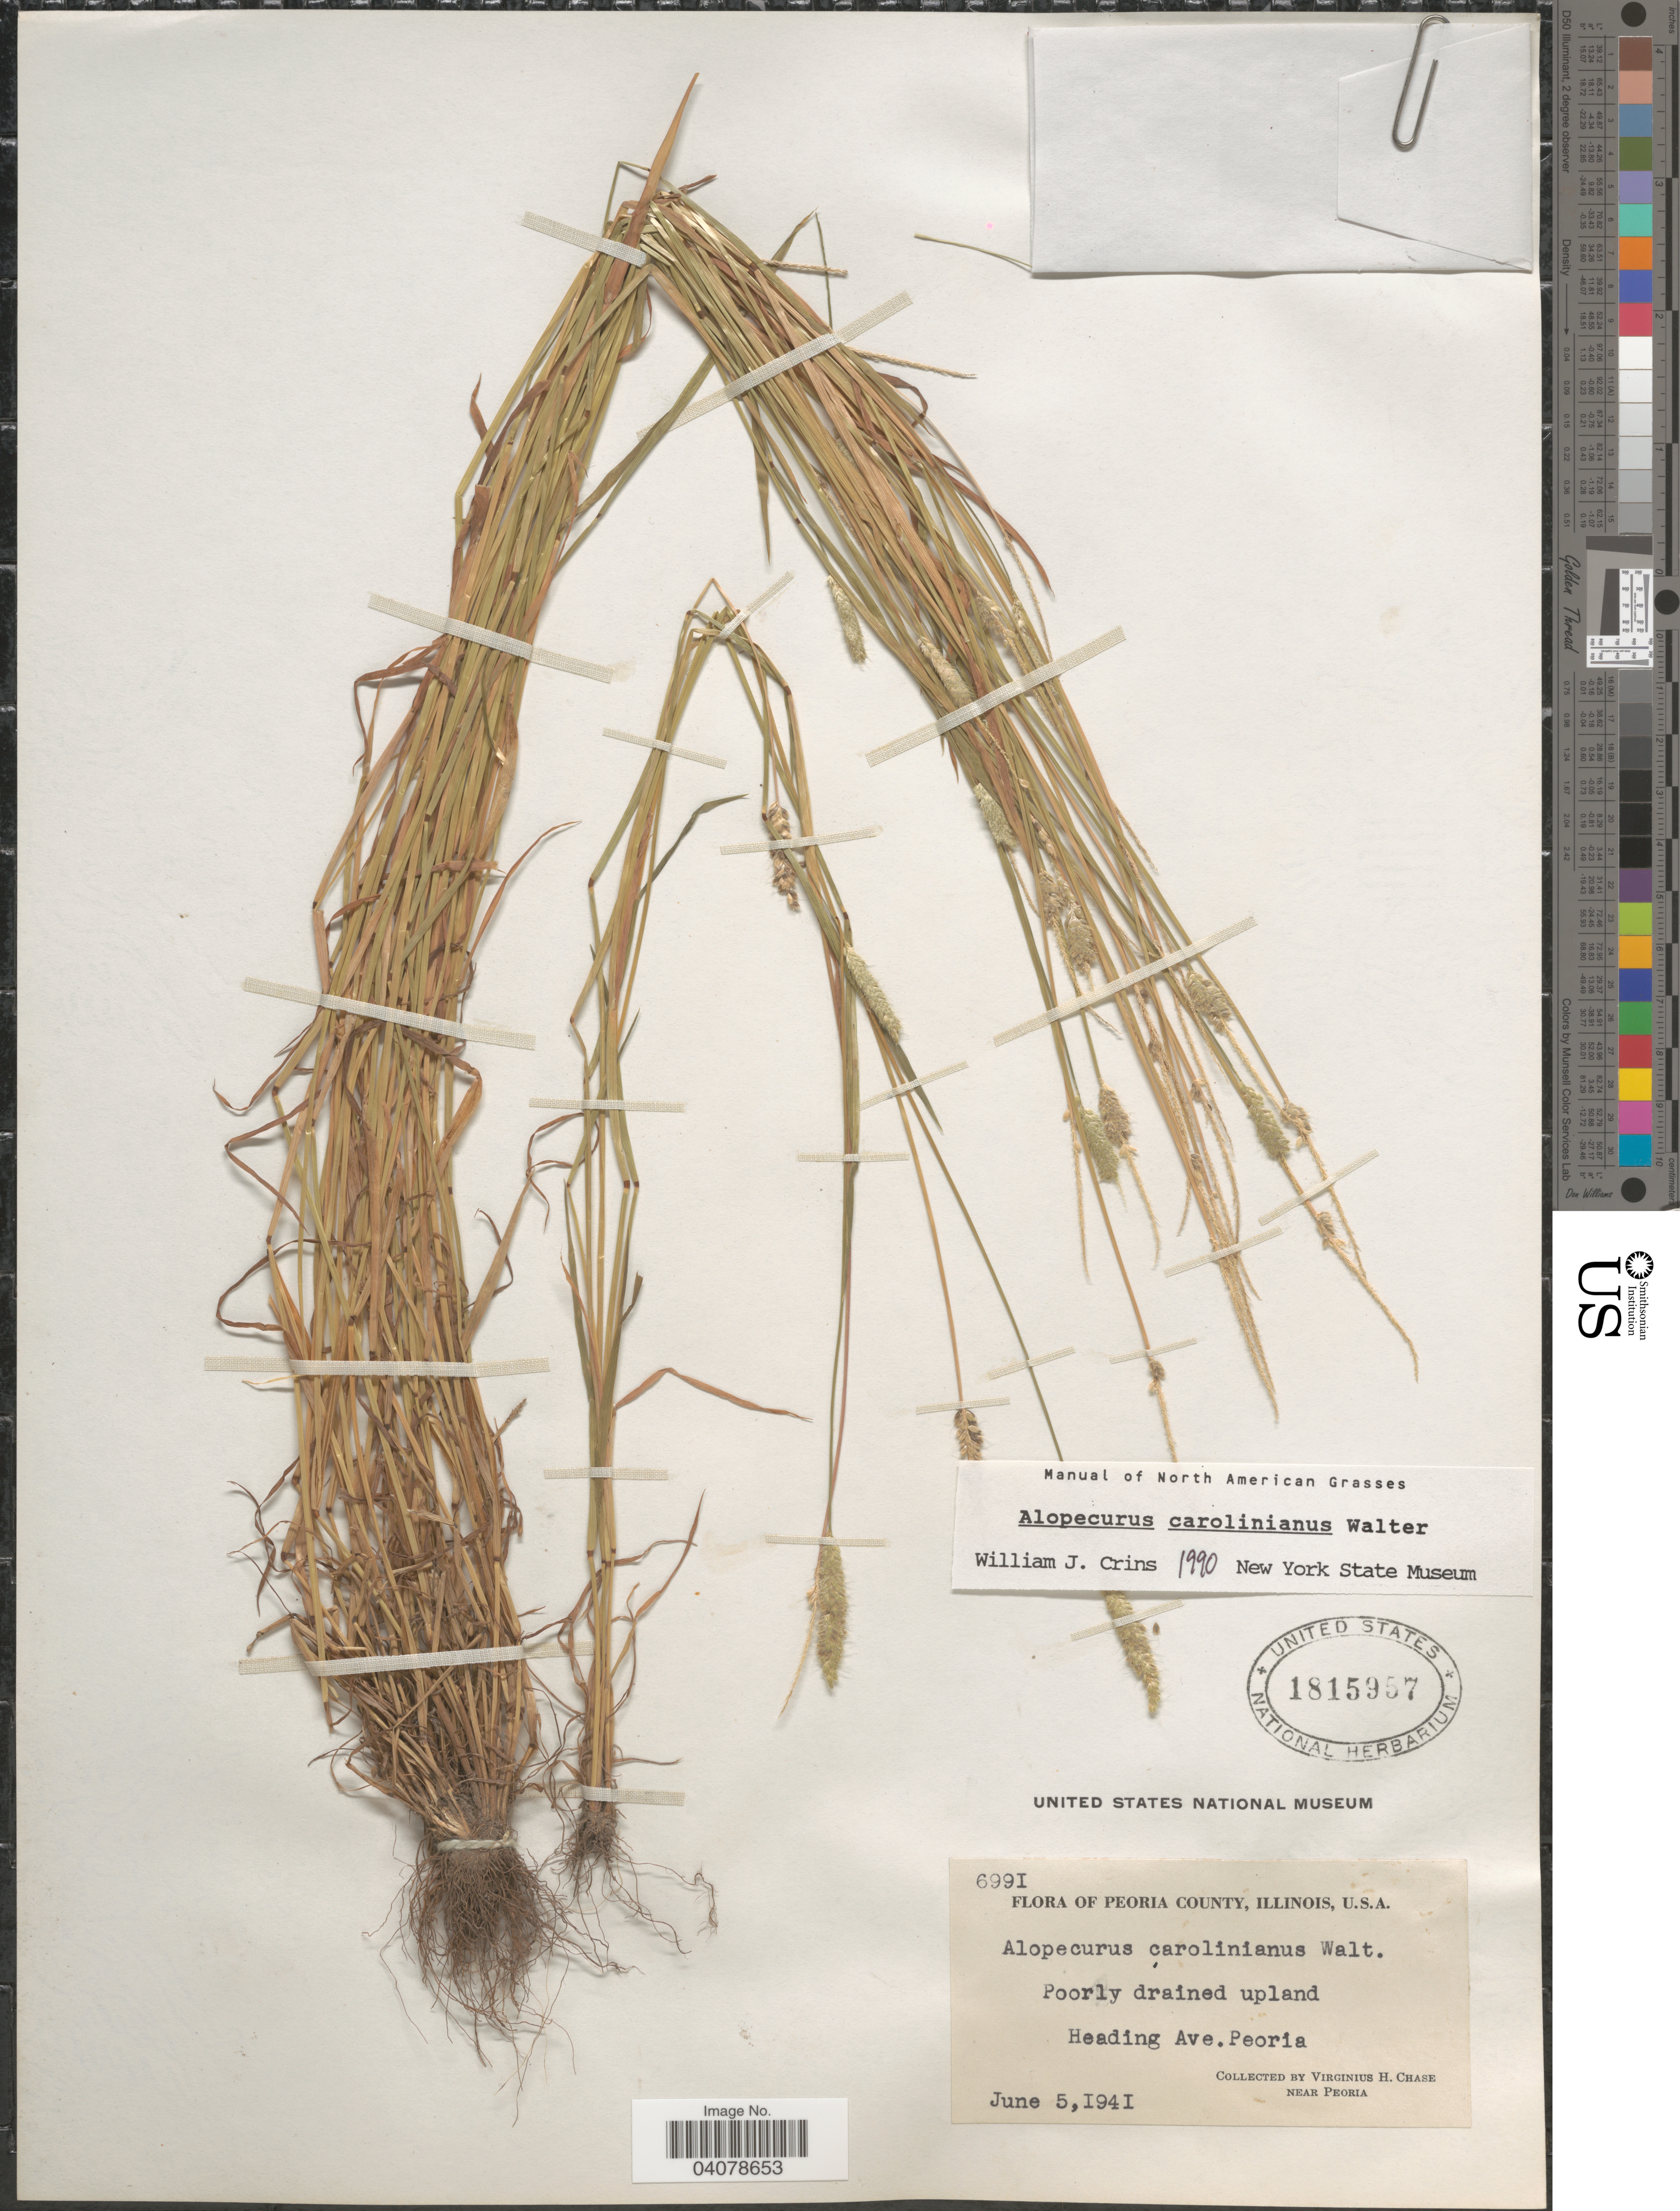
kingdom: Plantae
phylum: Tracheophyta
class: Liliopsida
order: Poales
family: Poaceae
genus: Alopecurus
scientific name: Alopecurus carolinianus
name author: Walter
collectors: V. H. Chase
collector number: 6991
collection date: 1941-06-05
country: United States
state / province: Illinois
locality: Peoria County. Heading Ave. Peoria.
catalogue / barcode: US 1815957